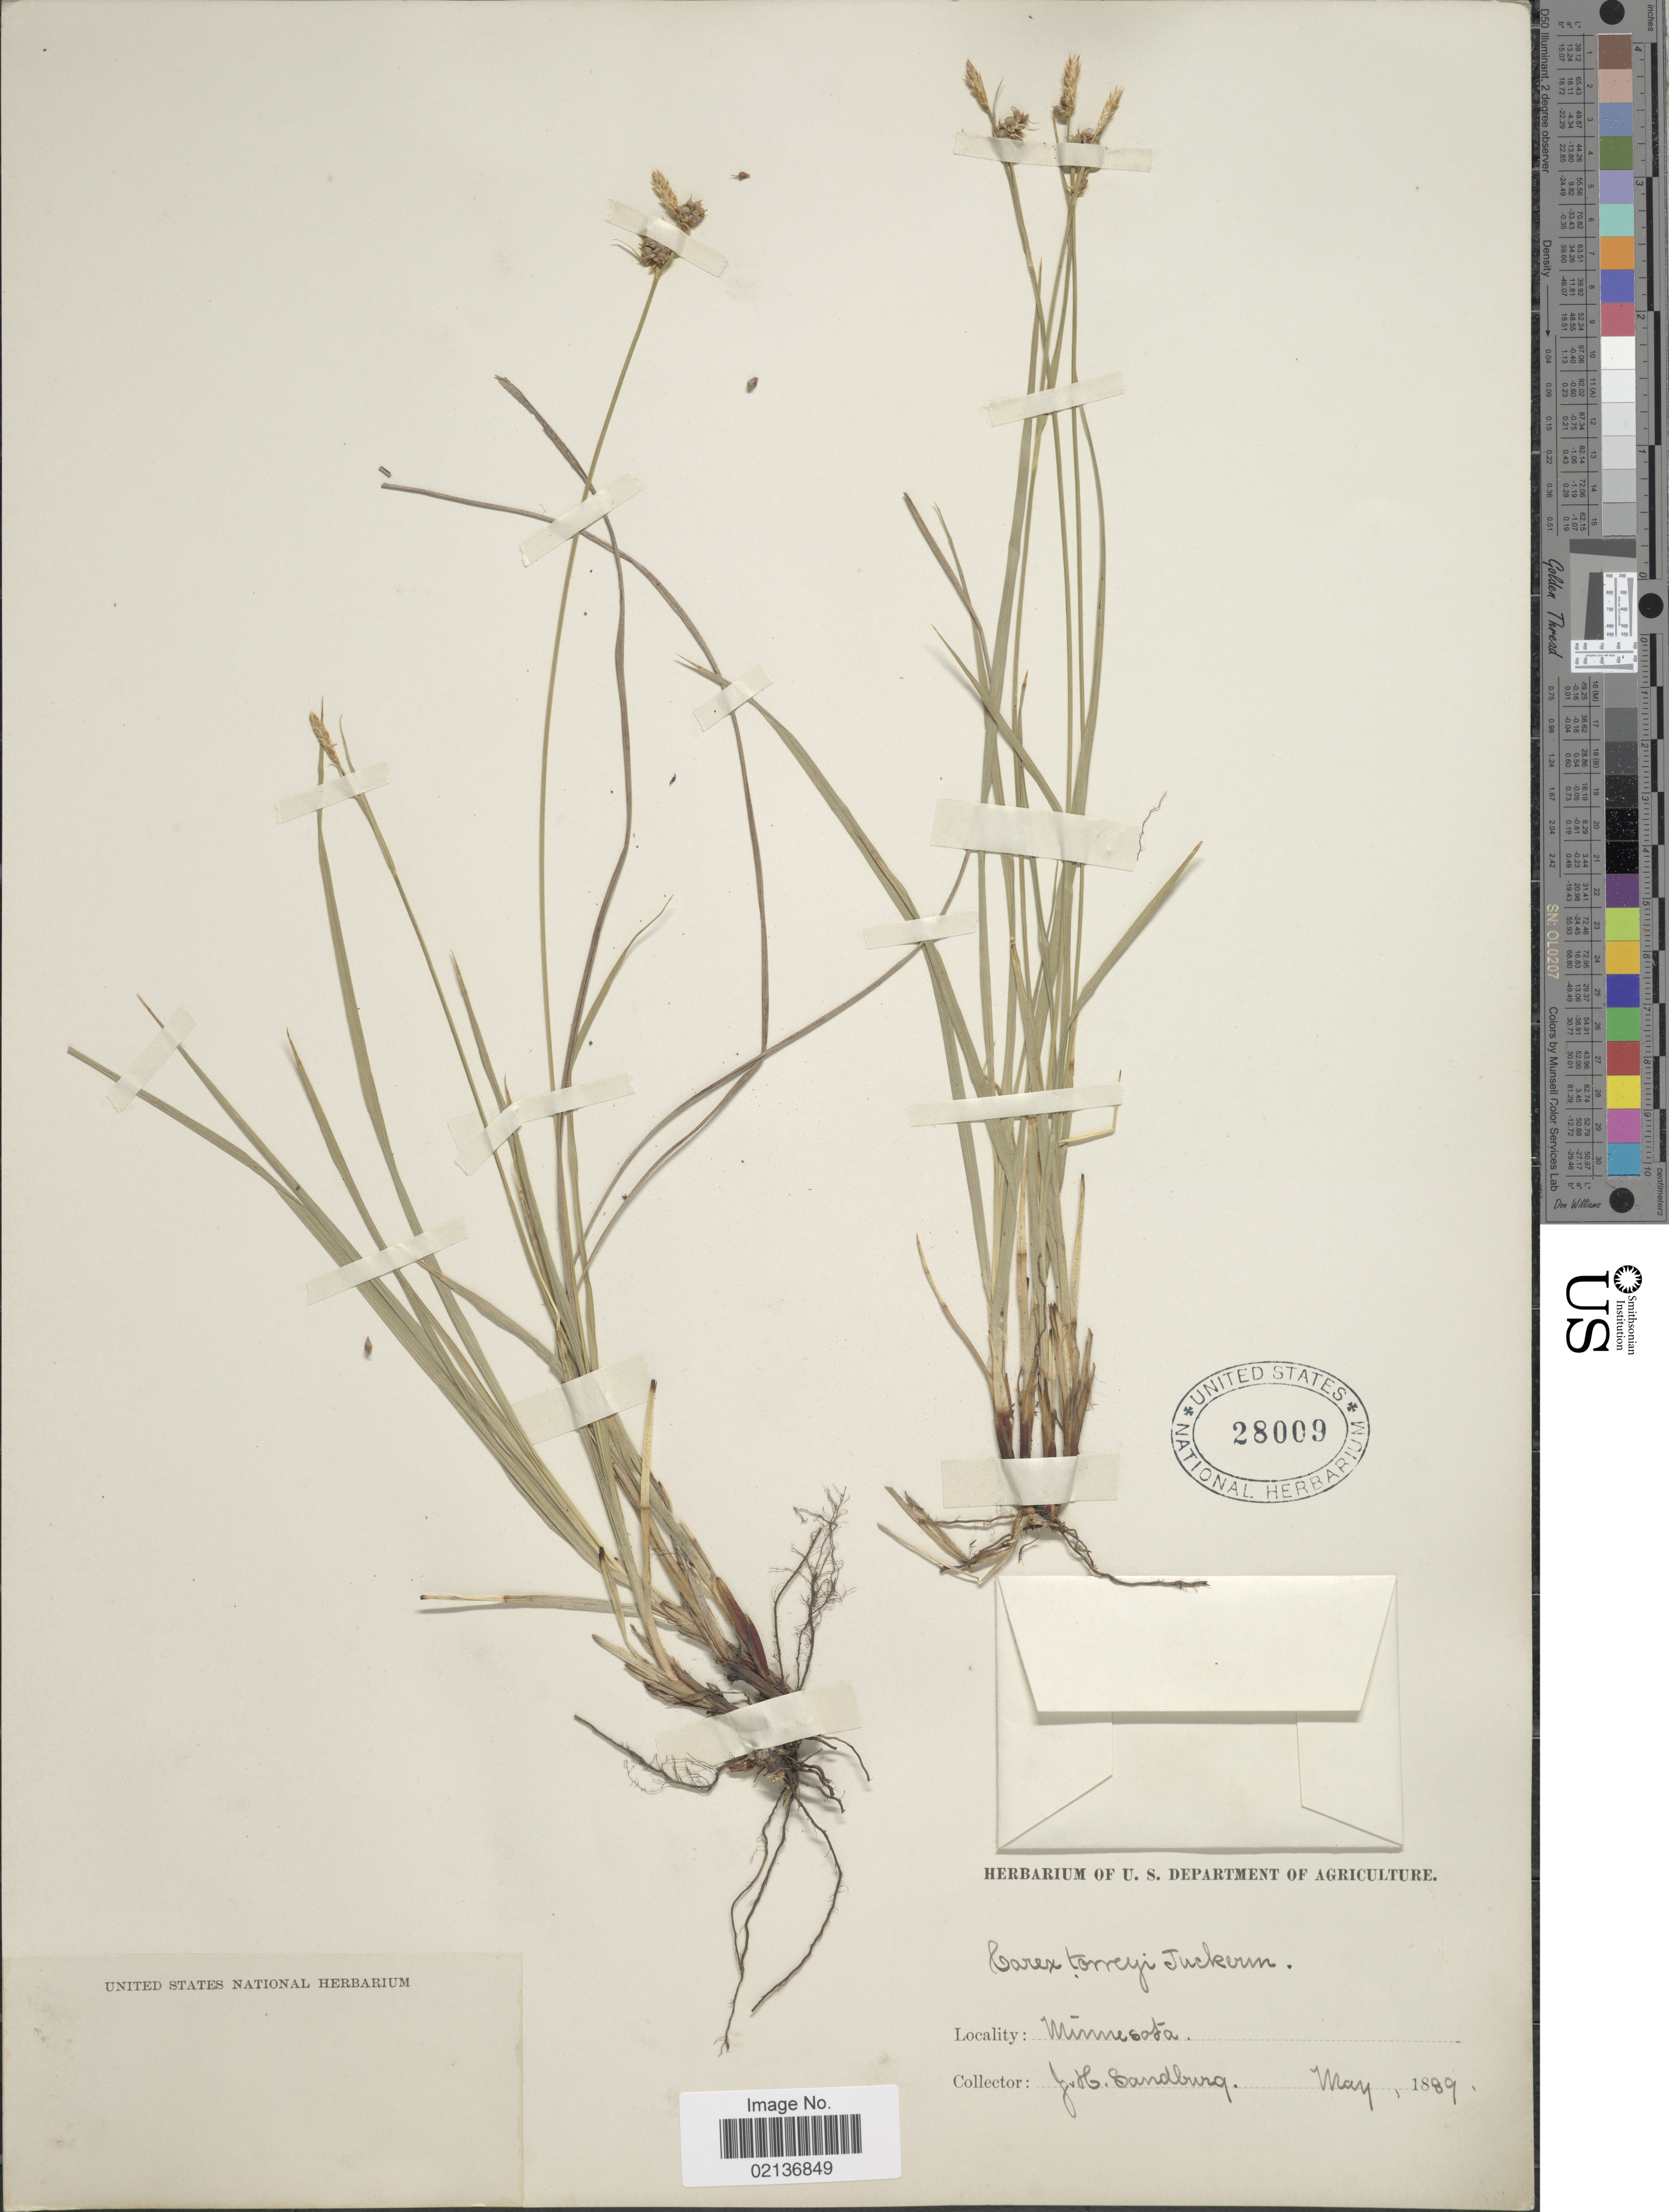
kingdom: Plantae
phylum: Tracheophyta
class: Liliopsida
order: Poales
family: Cyperaceae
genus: Carex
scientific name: Carex torreyi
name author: Tuck.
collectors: J. H. Sandberg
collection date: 1889-05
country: United States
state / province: Minnesota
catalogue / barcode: US 28009